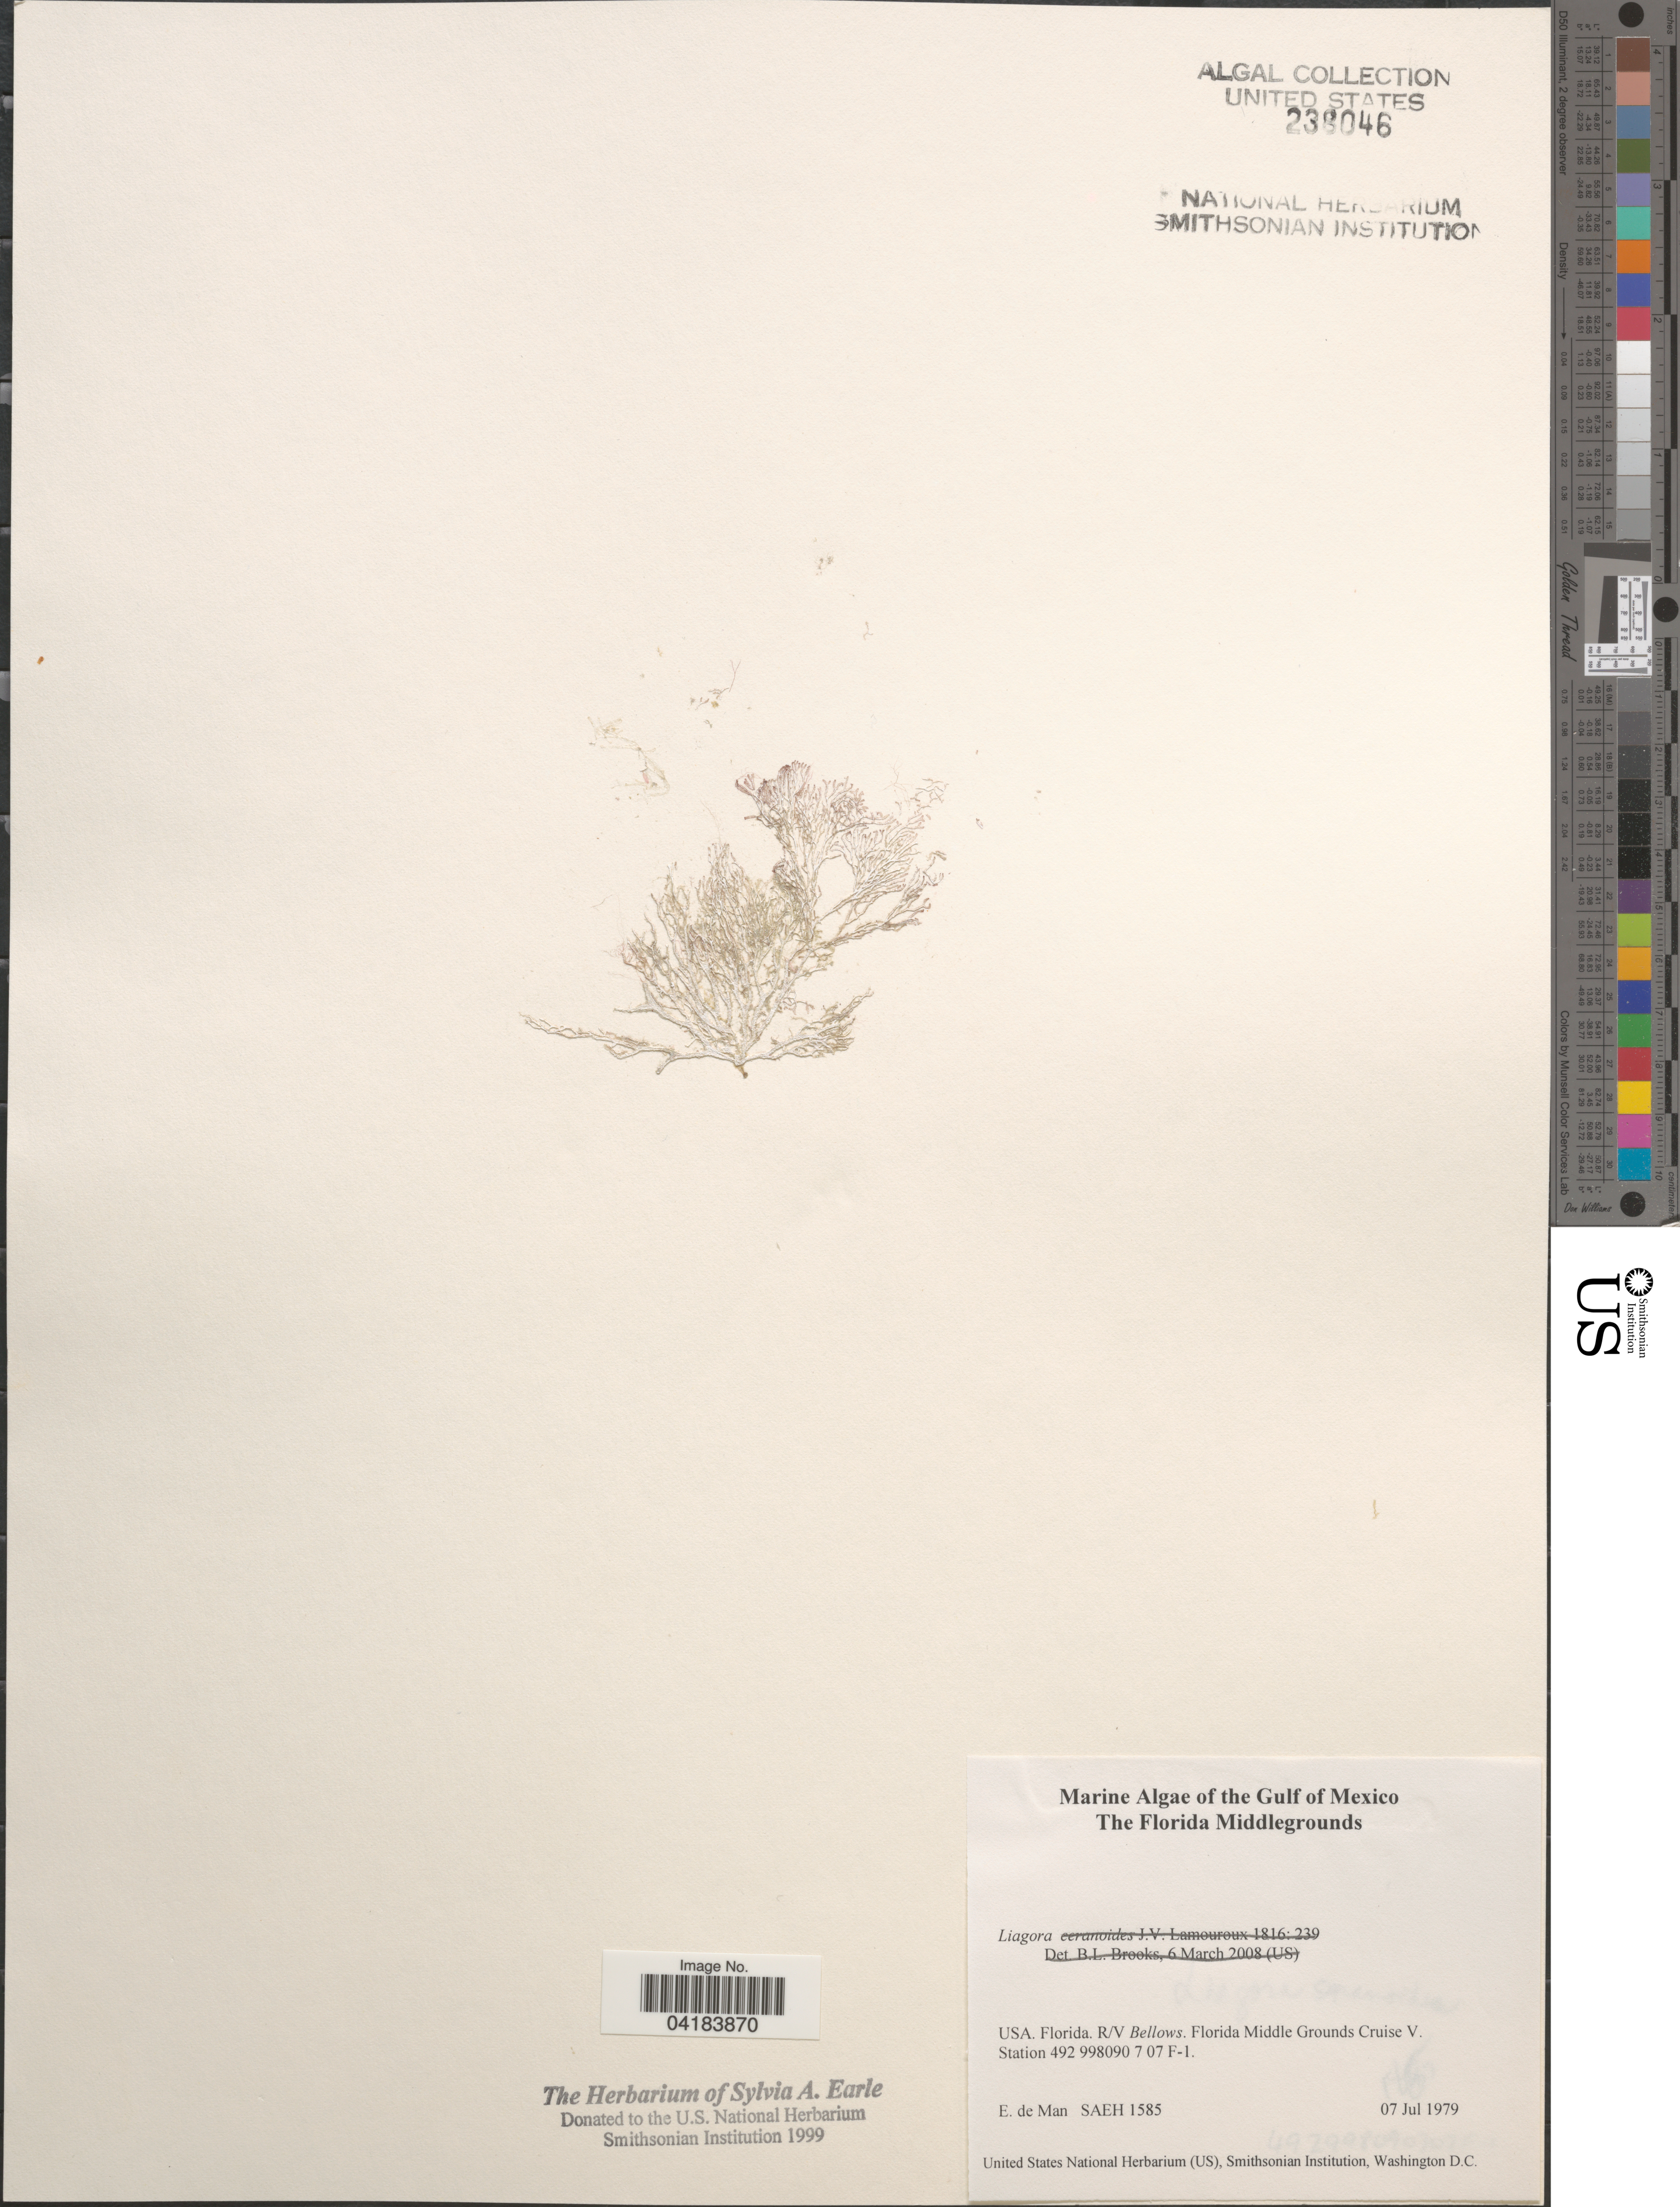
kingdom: Plantae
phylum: Rhodophyta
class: Florideophyceae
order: Nemaliales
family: Liagoraceae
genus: Liagora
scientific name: Liagora sp.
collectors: E. de Man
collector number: SAEH1585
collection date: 1979-07-07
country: United States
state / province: Florida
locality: Gulf of Mexico. R/V Bellows. Florida Middle Grounds Cruise V. Station 492 998090 7 07 F-1.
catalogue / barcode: US 238046